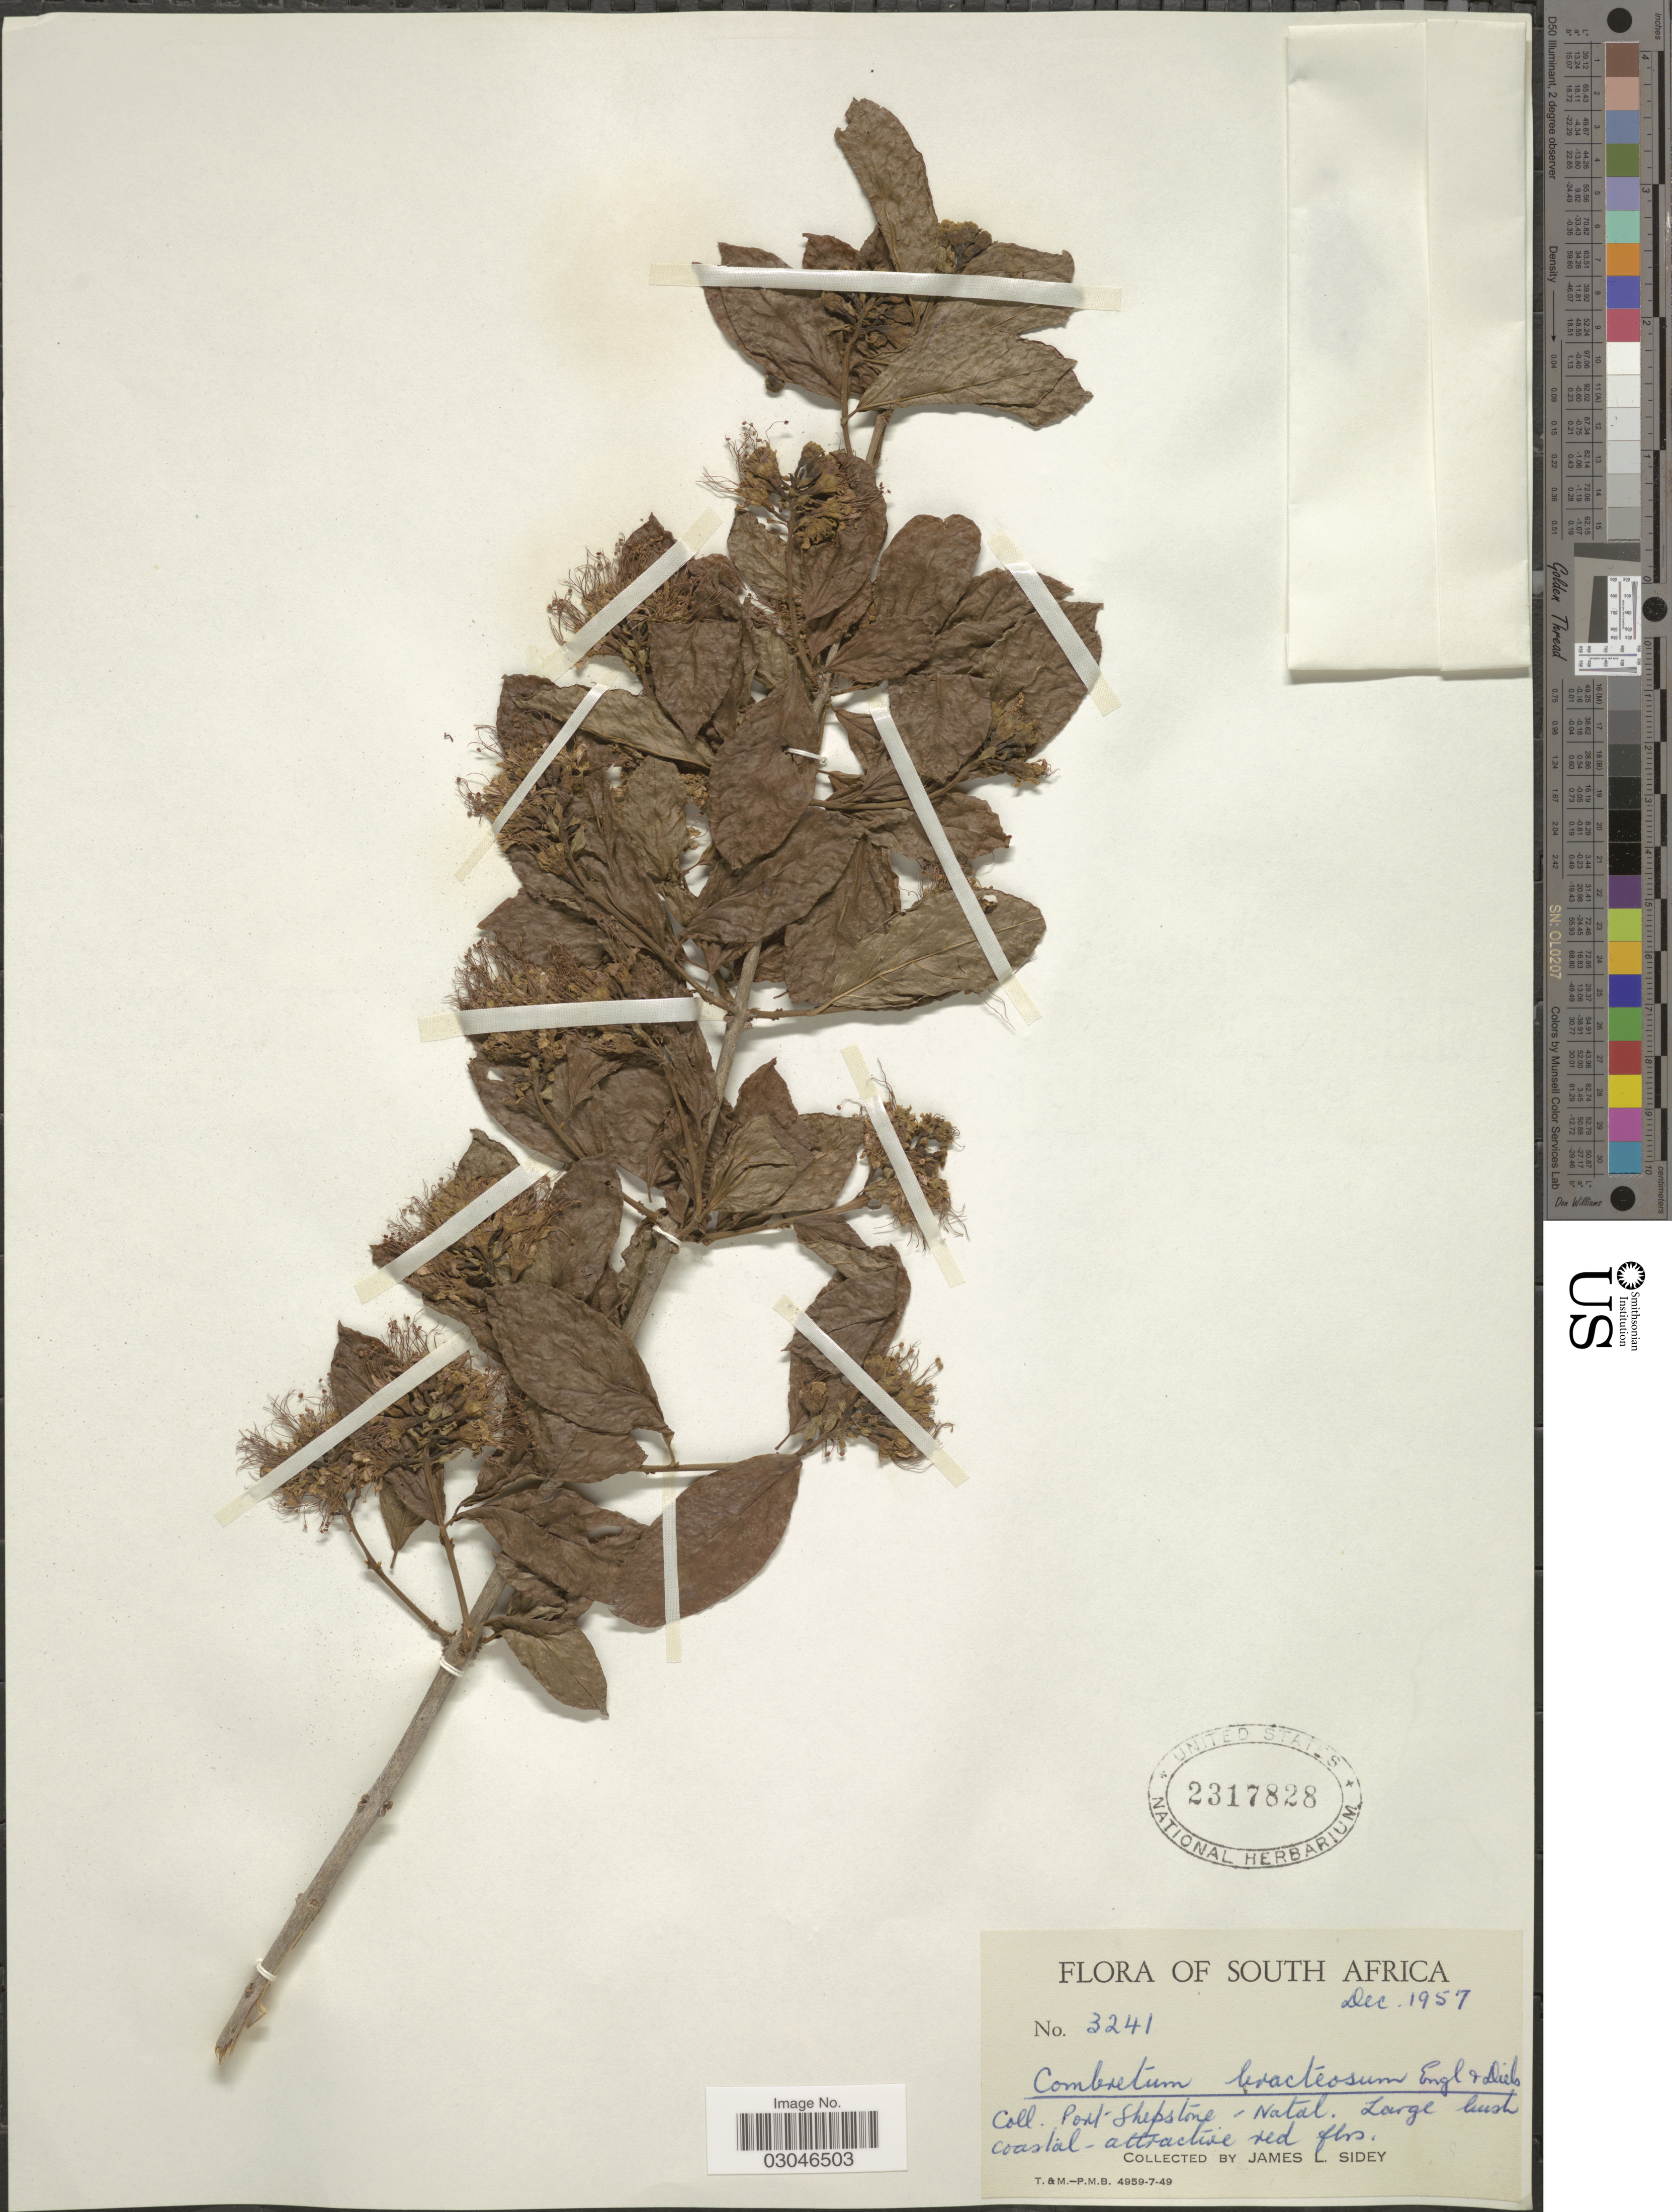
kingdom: Plantae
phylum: Tracheophyta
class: Magnoliopsida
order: Myrtales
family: Combretaceae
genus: Combretum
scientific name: Combretum bracteosum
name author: (Hochst.) Engl. & Diels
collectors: J. L. Sidey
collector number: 3241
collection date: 1957-12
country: South Africa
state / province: KwaZulu-Natal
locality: Port Shepstone. Natal.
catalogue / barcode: US 2317828